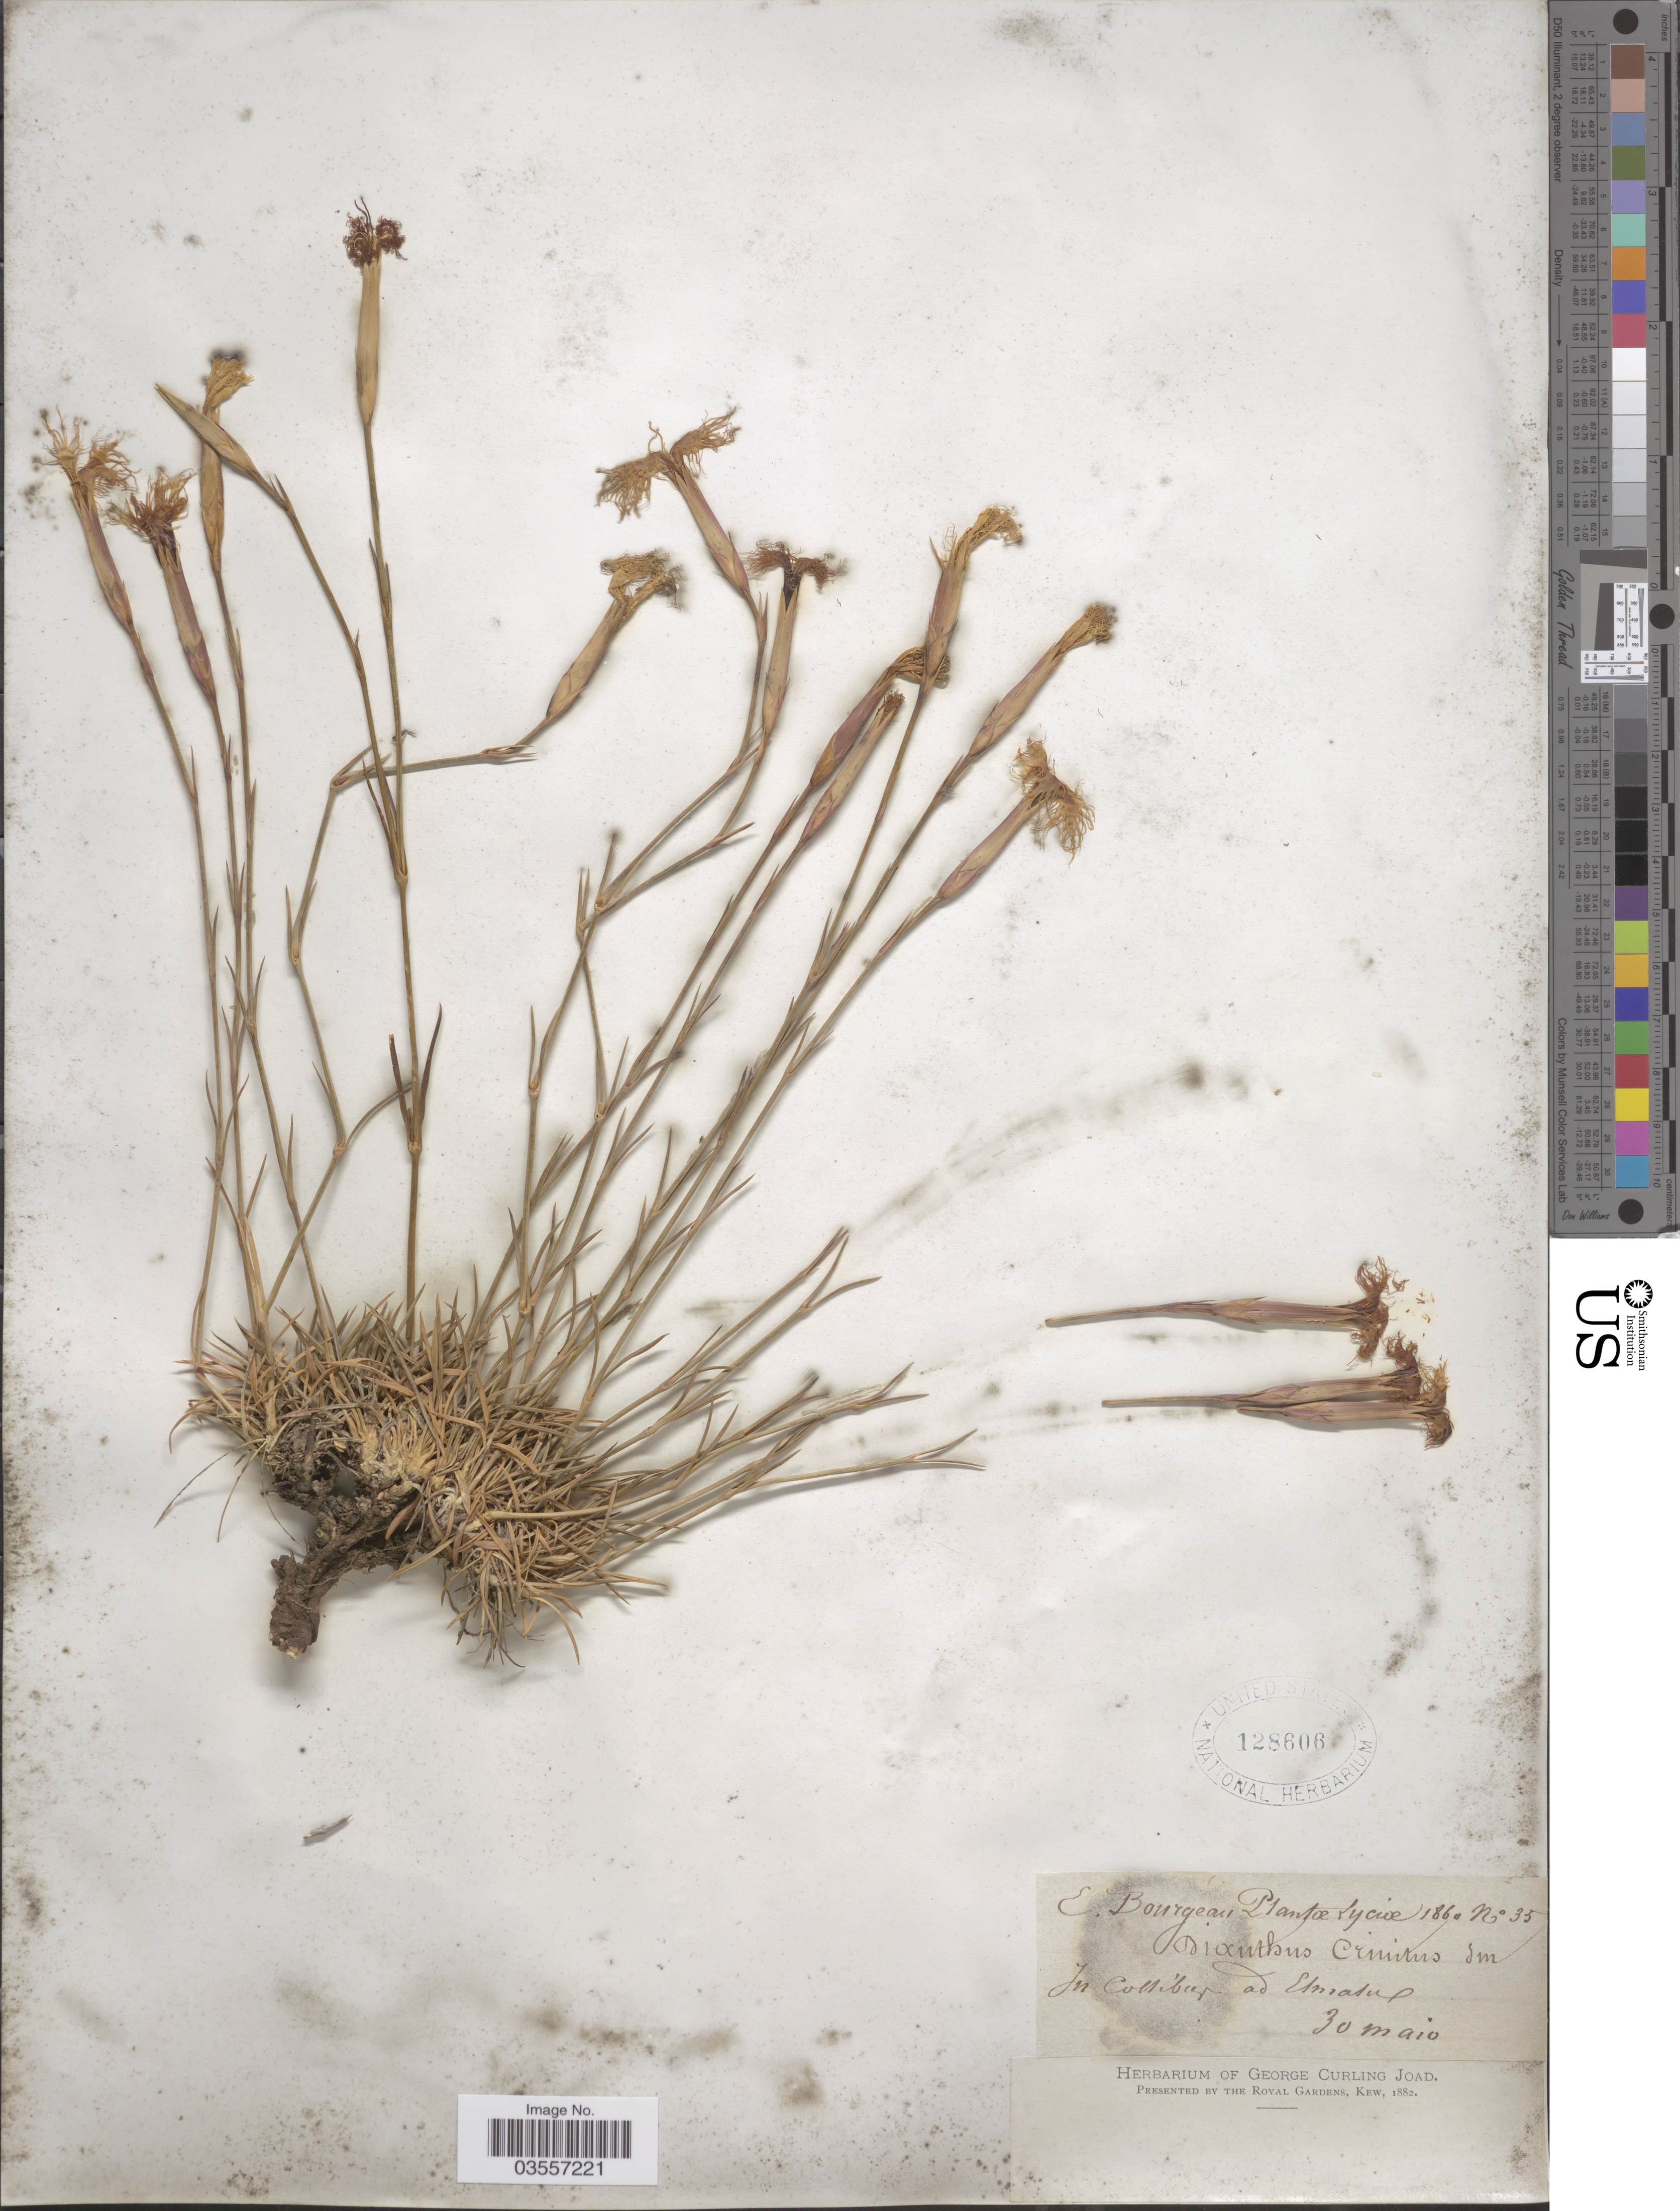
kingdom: Plantae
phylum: Tracheophyta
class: Magnoliopsida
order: Caryophyllales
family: Caryophyllaceae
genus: Dianthus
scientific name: Dianthus crinitus subsp. crinitus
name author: Sm.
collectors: E. Bourgeau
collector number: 35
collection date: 1860-05-30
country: Turkey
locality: Lyciœ. In collibus ad Elmalu.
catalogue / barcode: US 128606